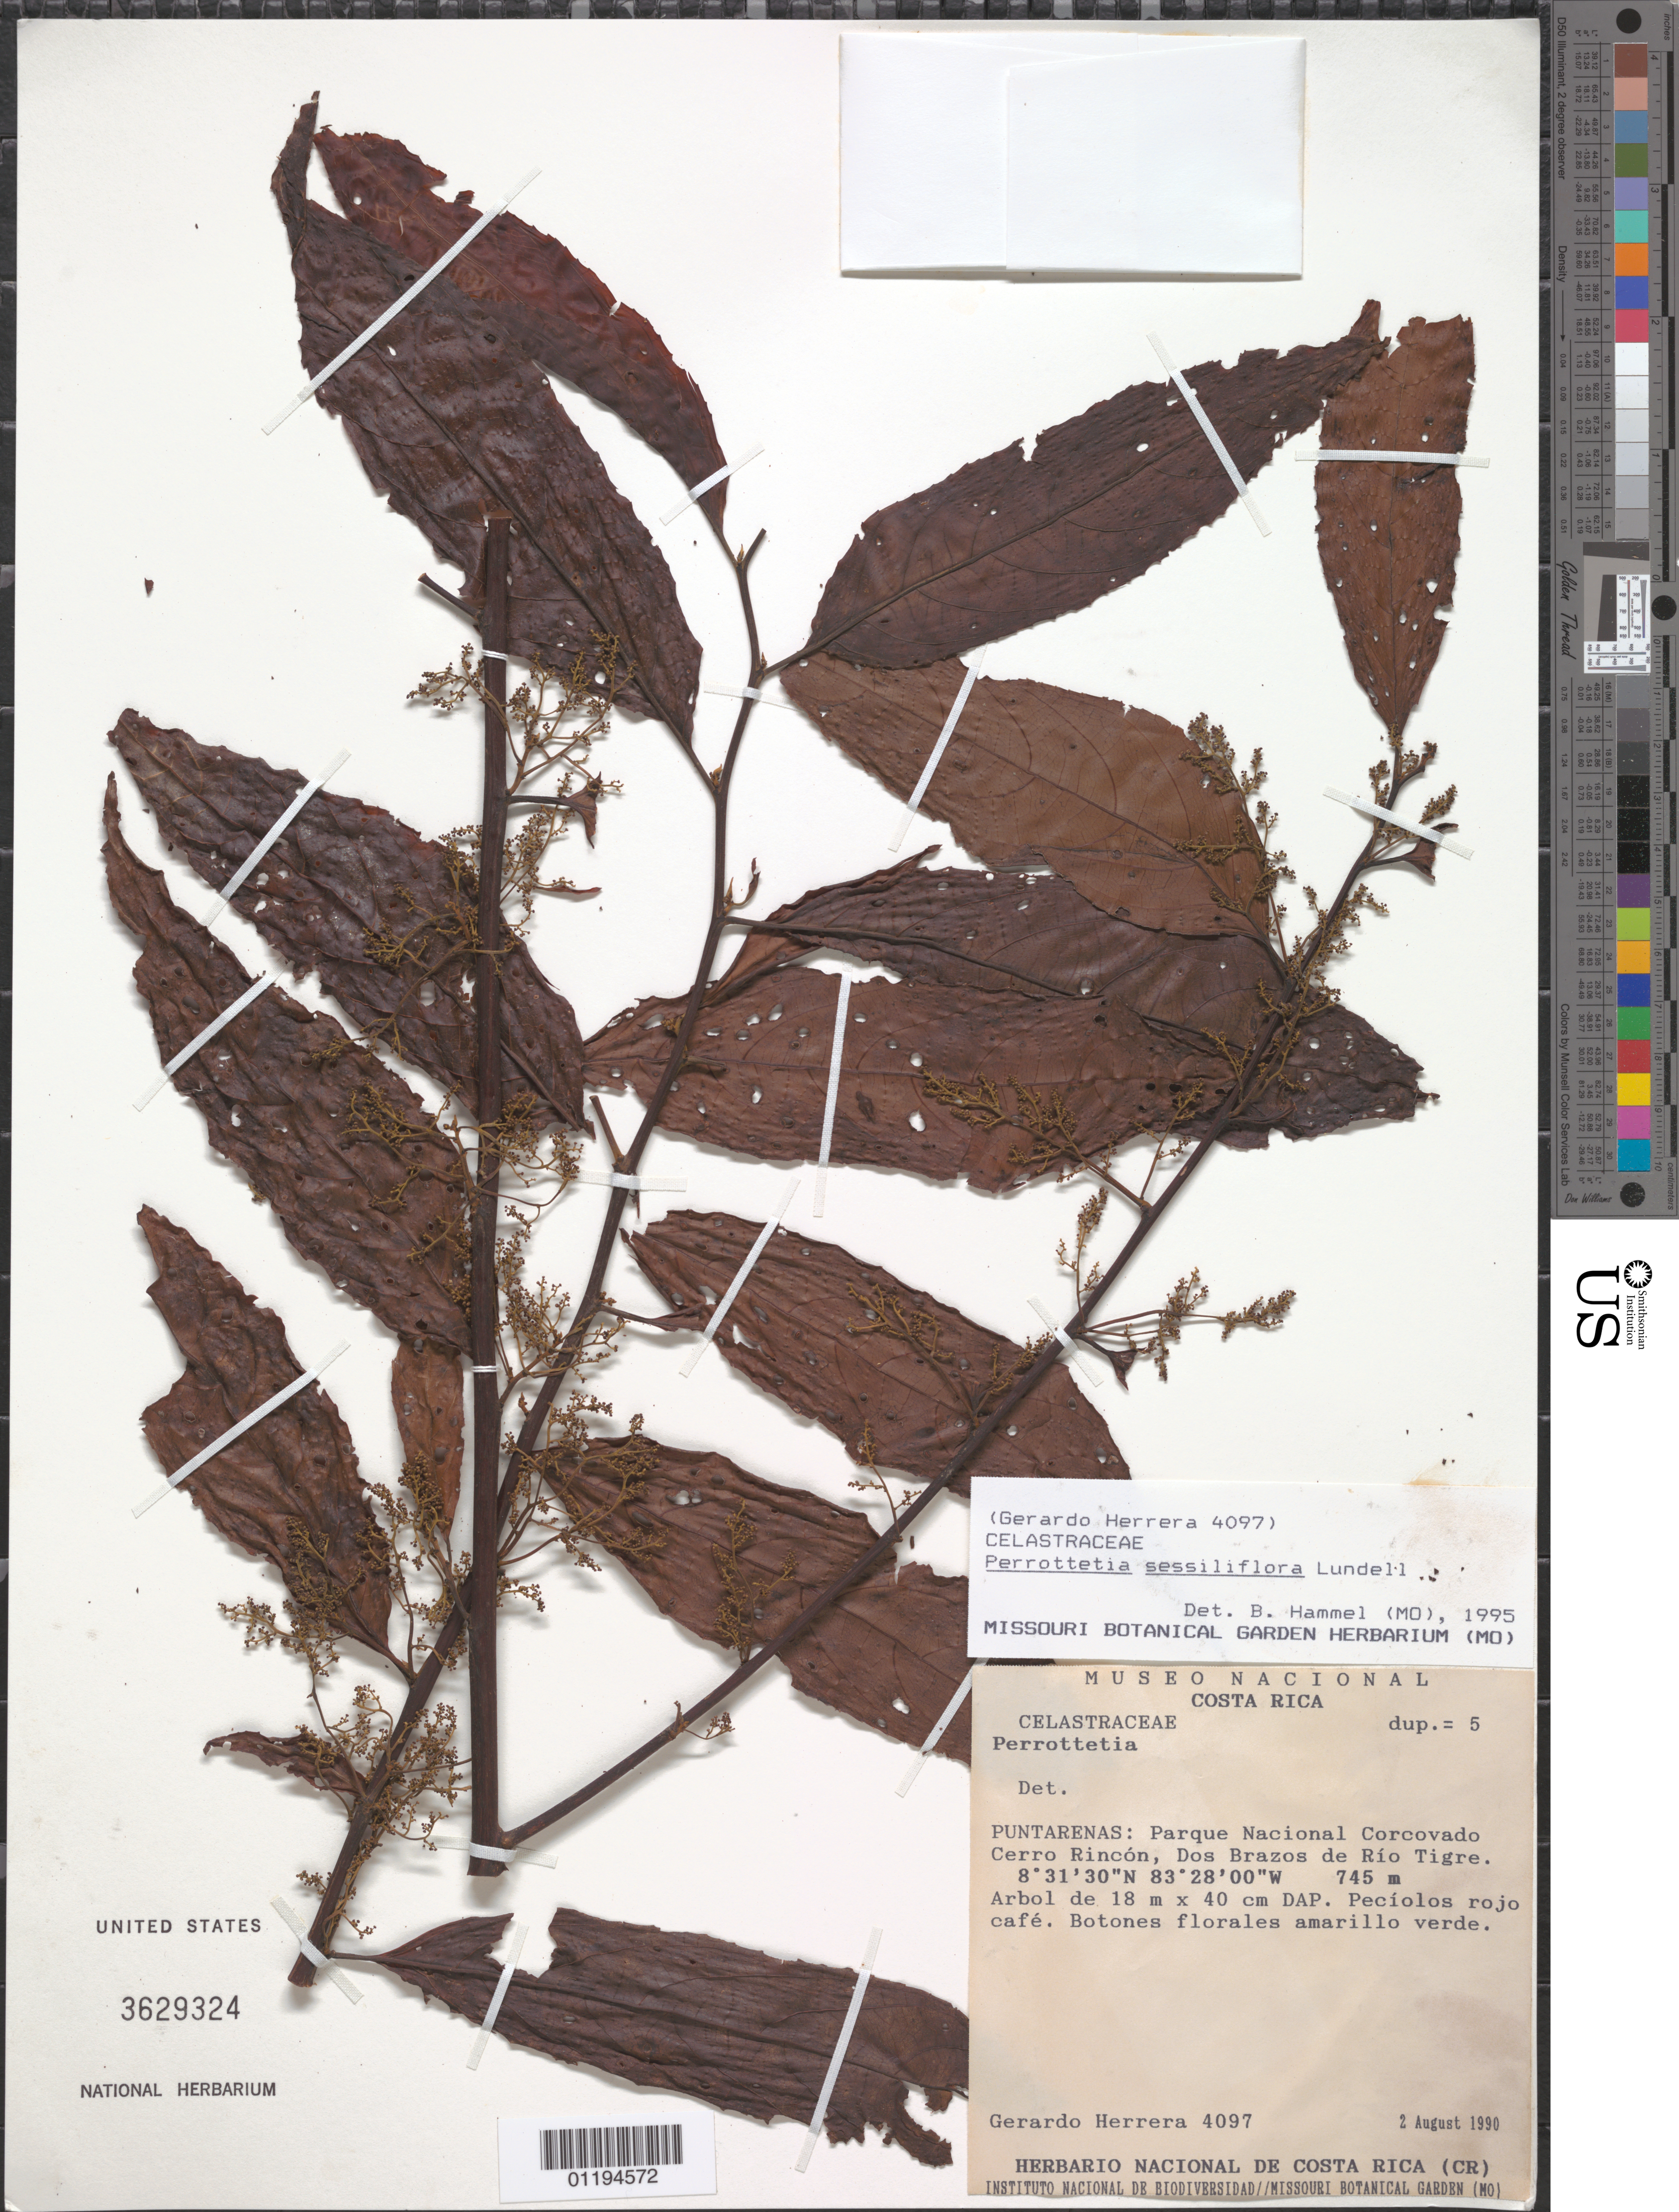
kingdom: Plantae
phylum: Tracheophyta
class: Magnoliopsida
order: Huerteales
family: Dipentodontaceae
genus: Perrottetia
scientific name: Perrottetia sessiliflora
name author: Lundell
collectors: G. Herrera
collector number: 4097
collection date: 1990-08-02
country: Costa Rica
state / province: Puntarenas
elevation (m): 745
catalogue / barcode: US 3629324